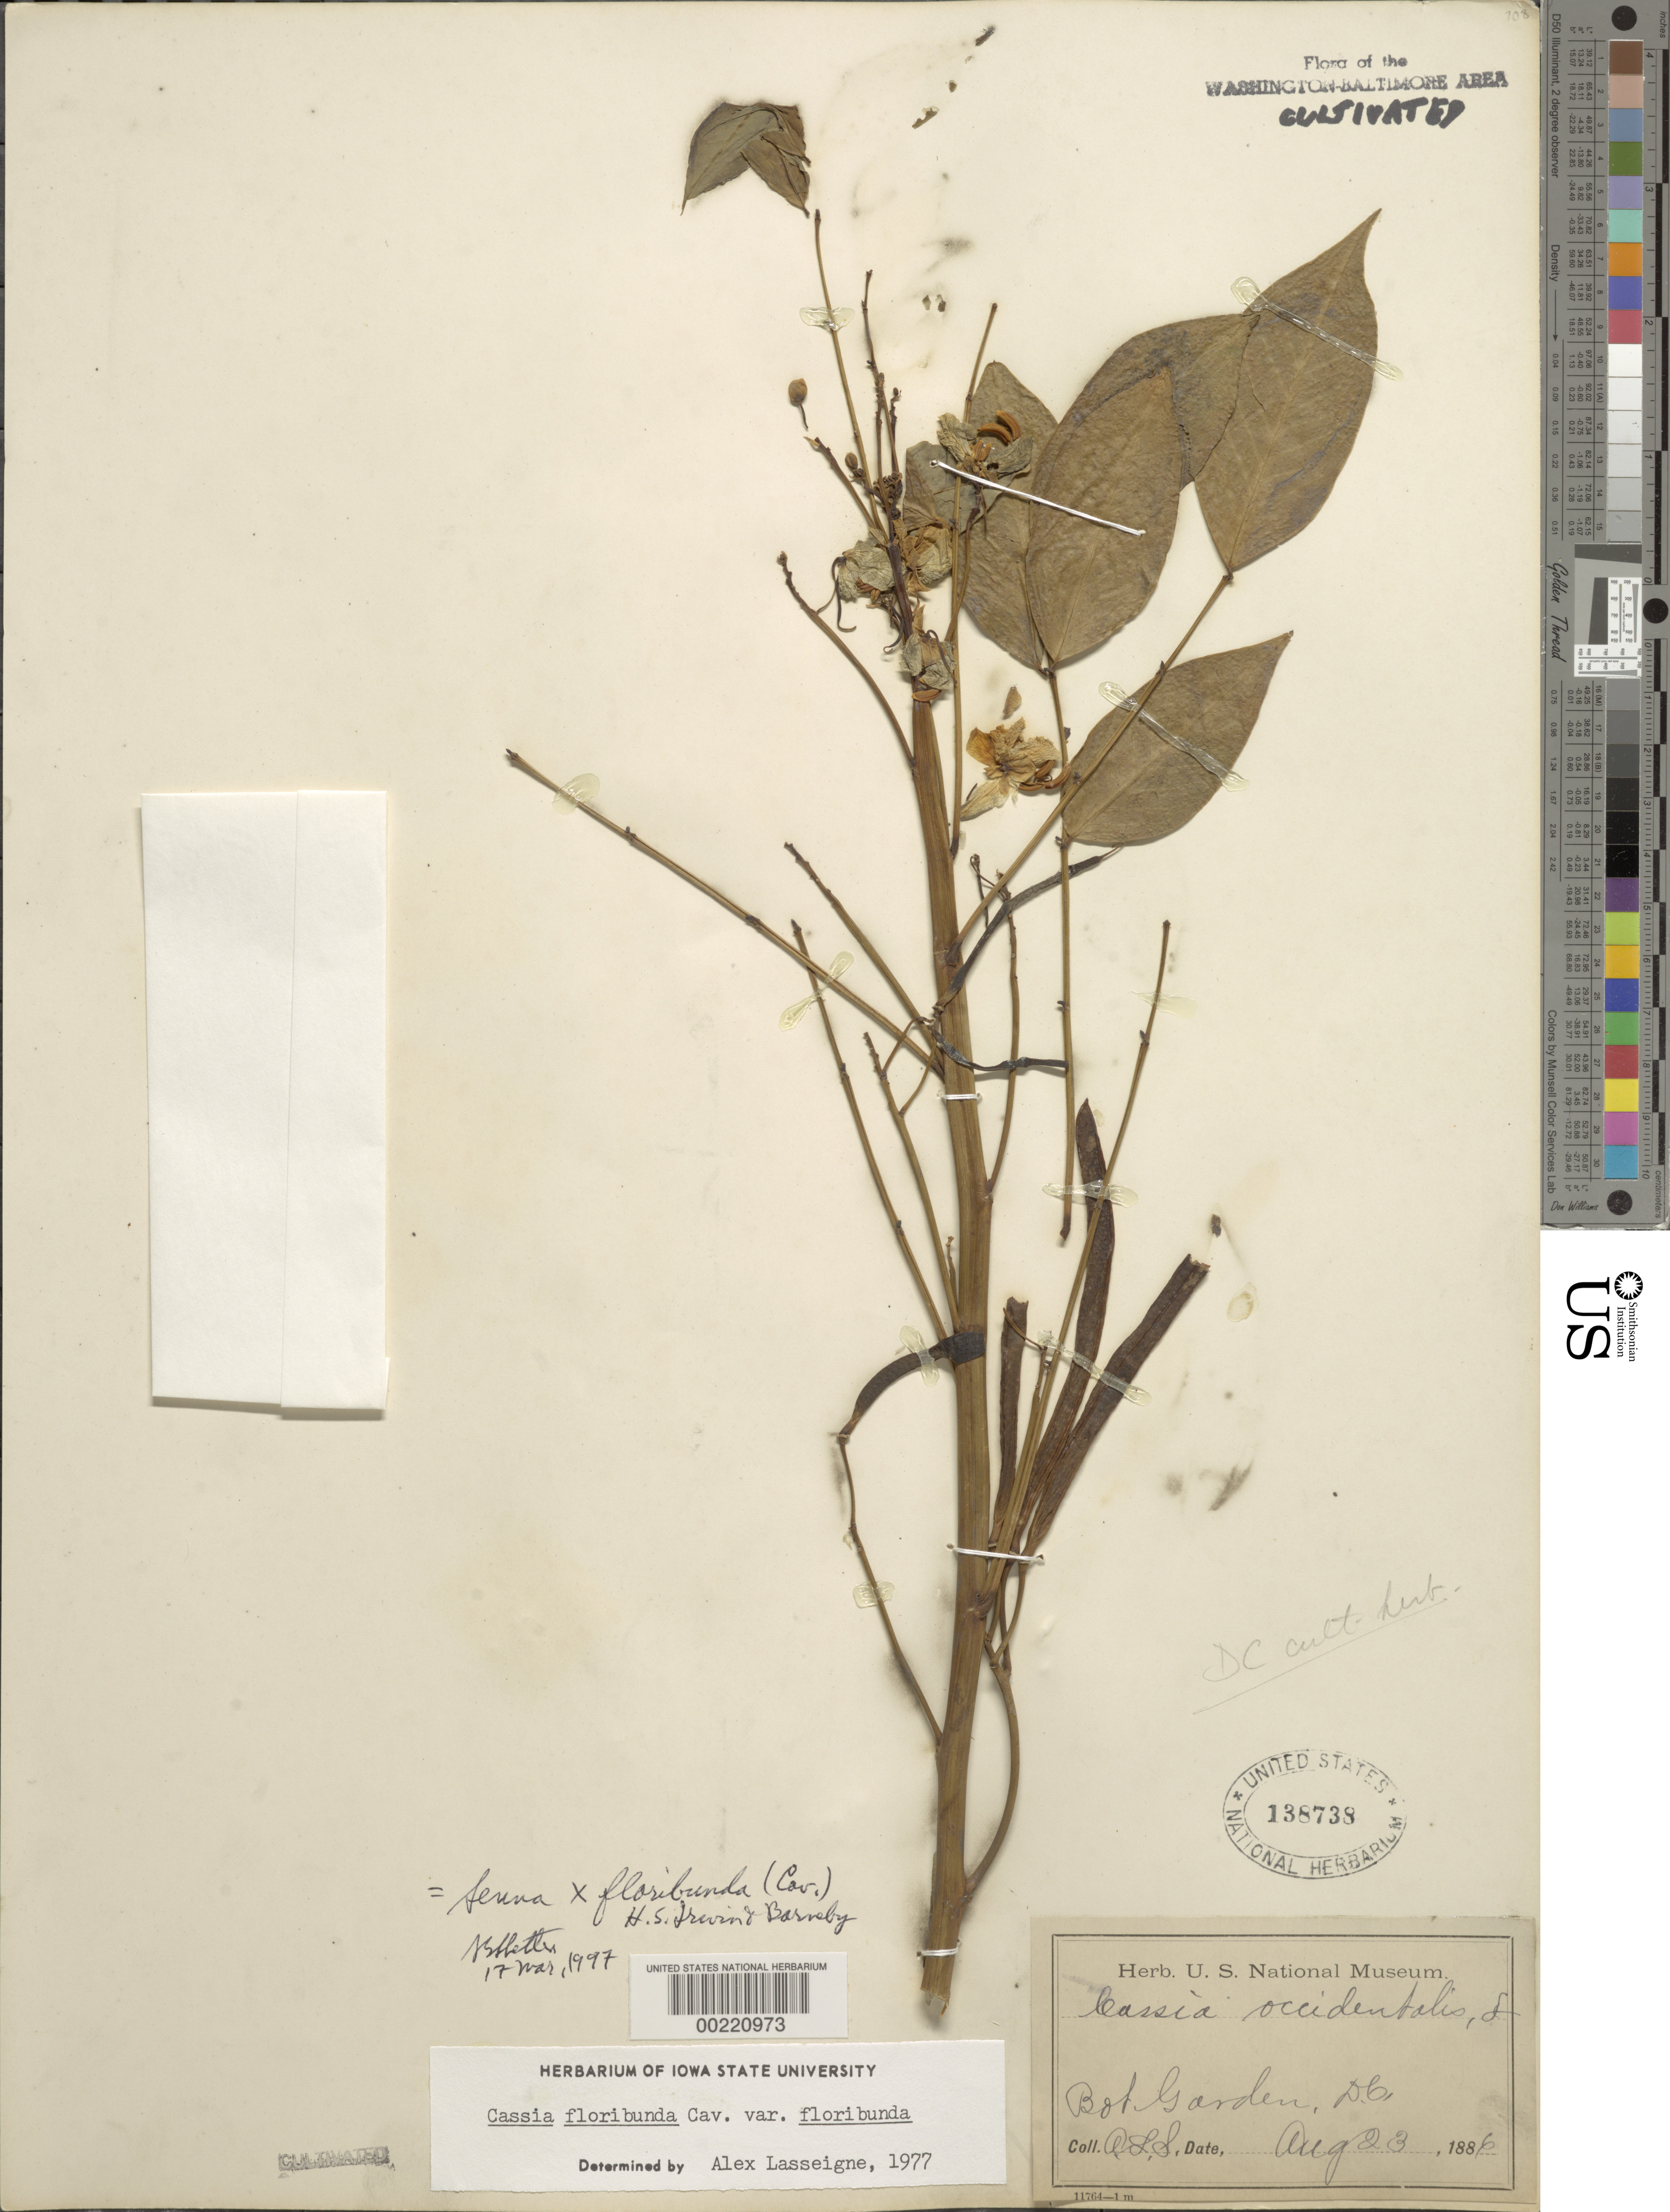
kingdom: Plantae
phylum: Tracheophyta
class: Magnoliopsida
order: Fabales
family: Fabaceae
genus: Cassia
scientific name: Cassia floribunda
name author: Cav.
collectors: A. L. Schott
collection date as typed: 23 Aug 1886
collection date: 1886-08-23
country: United States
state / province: District of Columbia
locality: Botanical Gardens, Washington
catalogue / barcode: US 138738